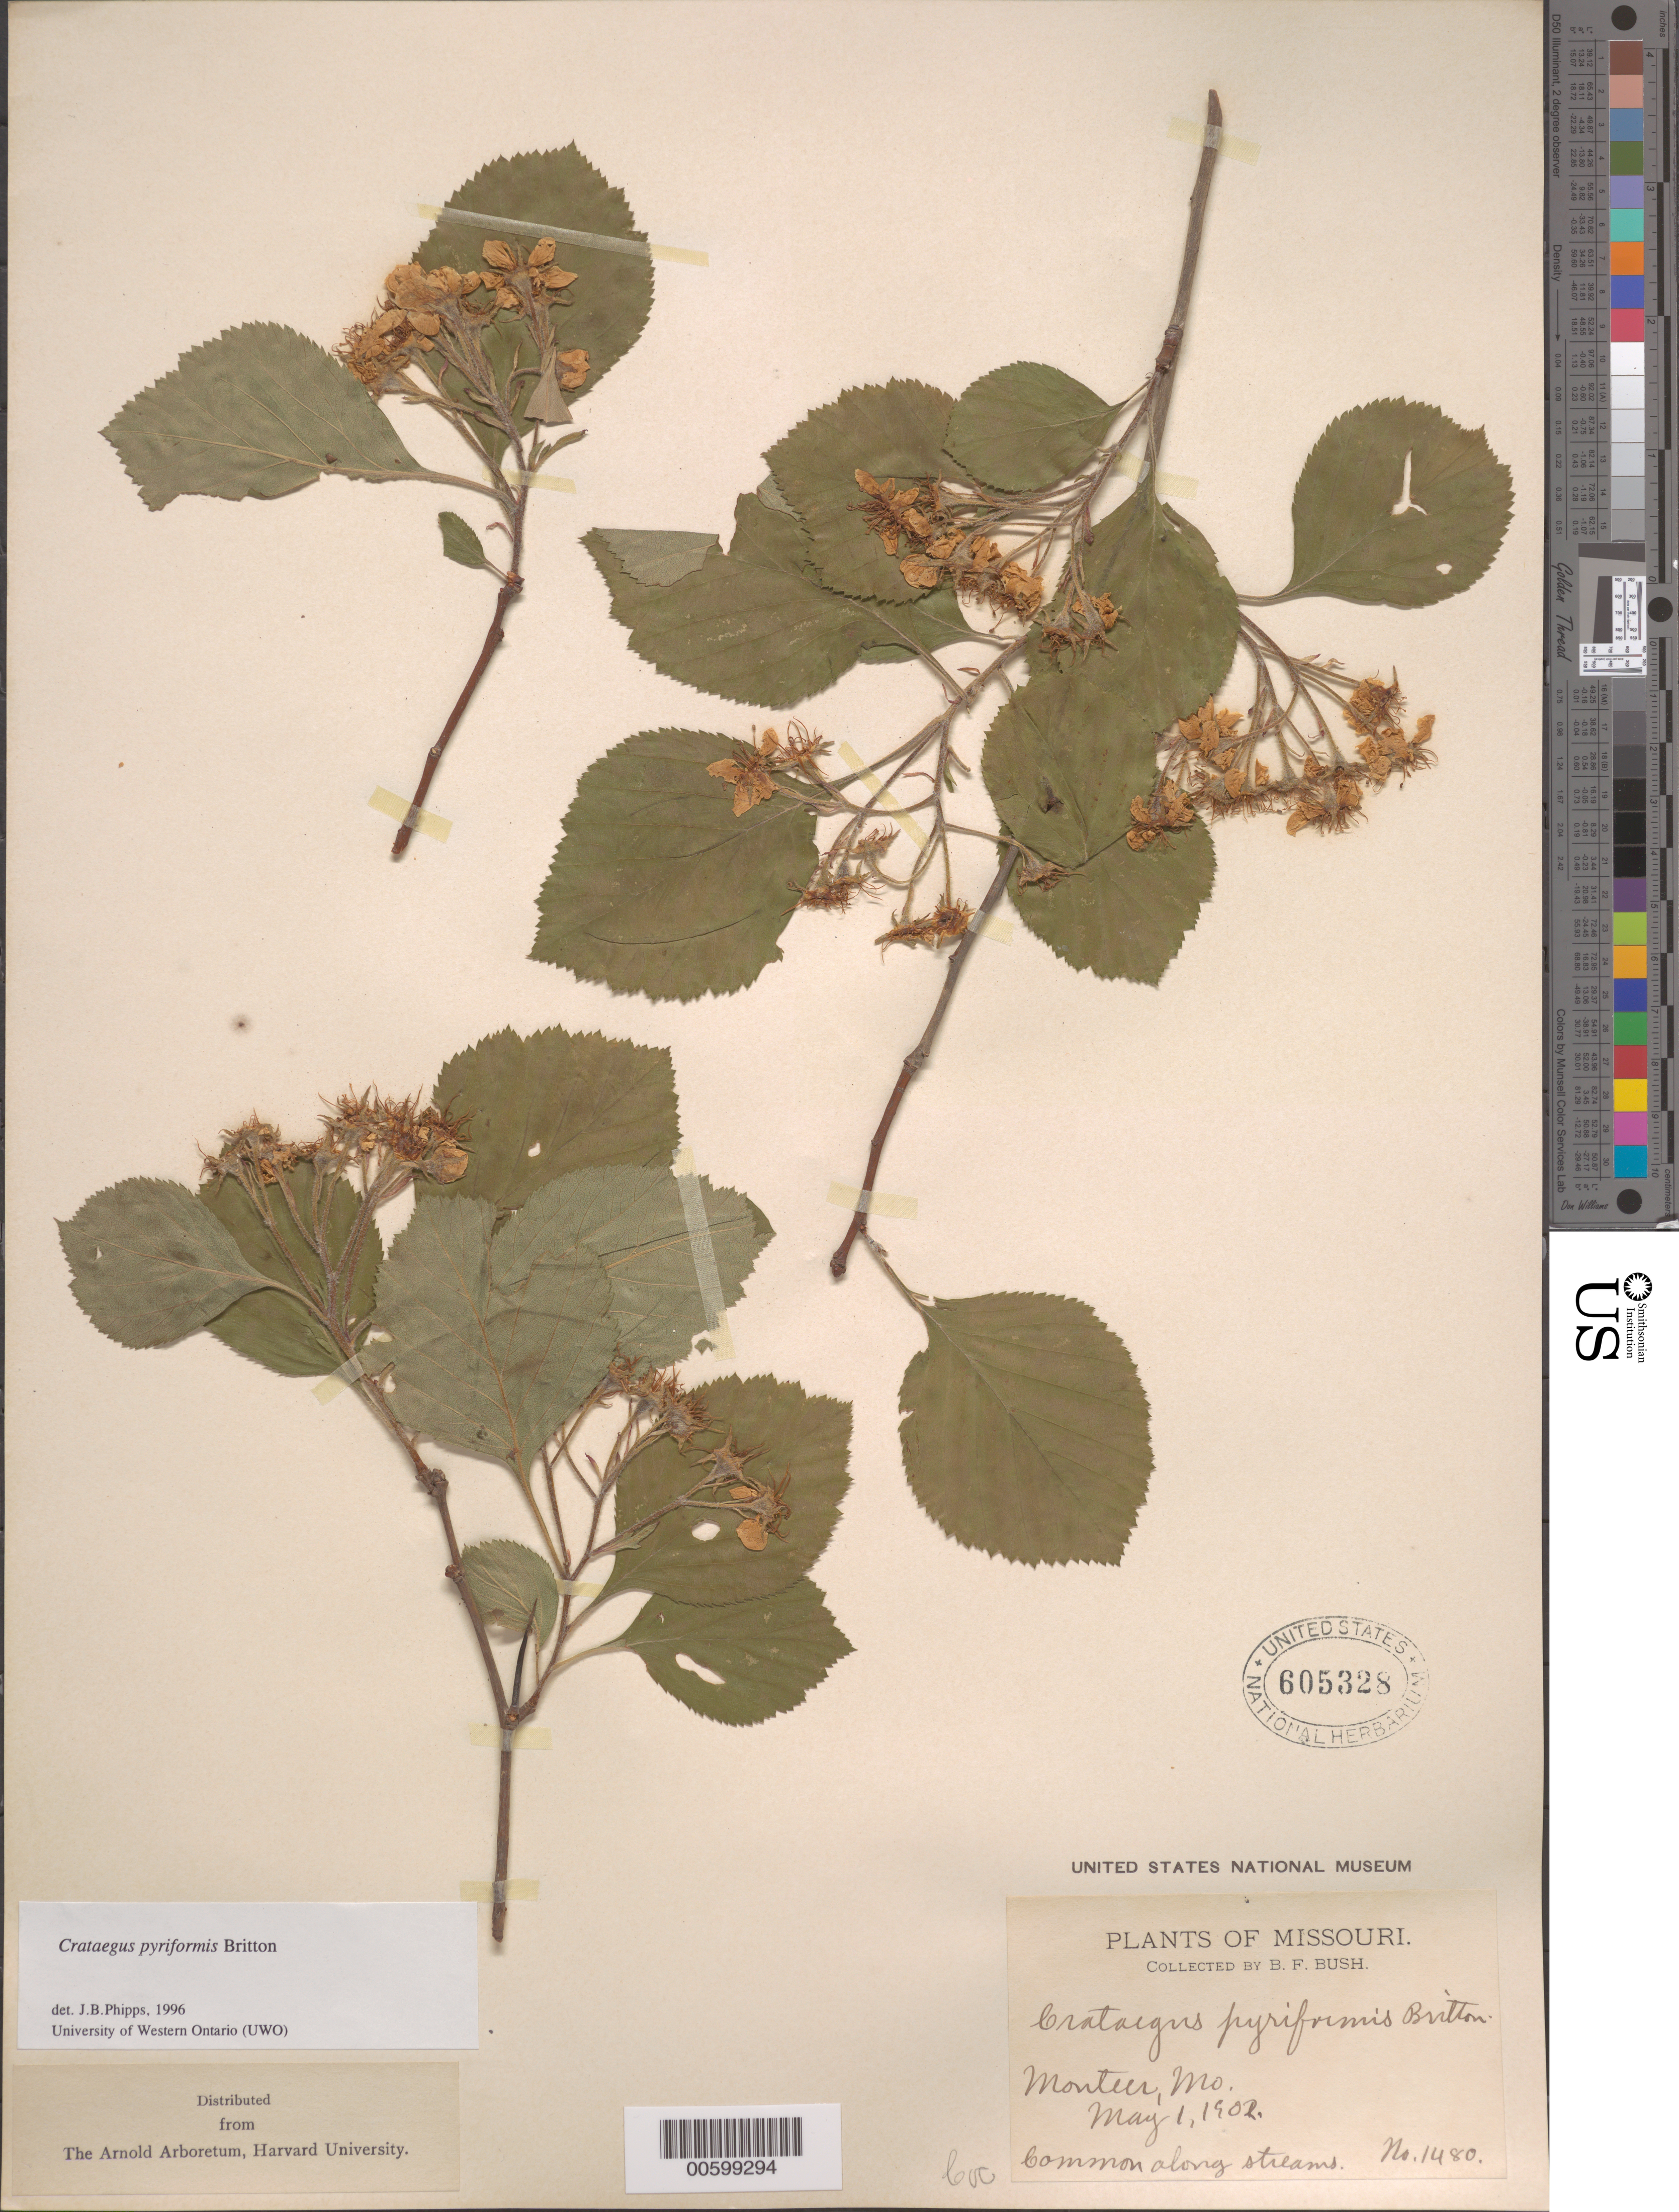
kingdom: Plantae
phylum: Tracheophyta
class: Magnoliopsida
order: Rosales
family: Rosaceae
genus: Crataegus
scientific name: Crataegus x dispessa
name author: Ashe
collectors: B. F. Bush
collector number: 1480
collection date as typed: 01 May 1902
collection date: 1902-05-01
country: United States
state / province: Missouri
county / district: Shannon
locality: Monteer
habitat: along streams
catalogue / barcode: US 605328